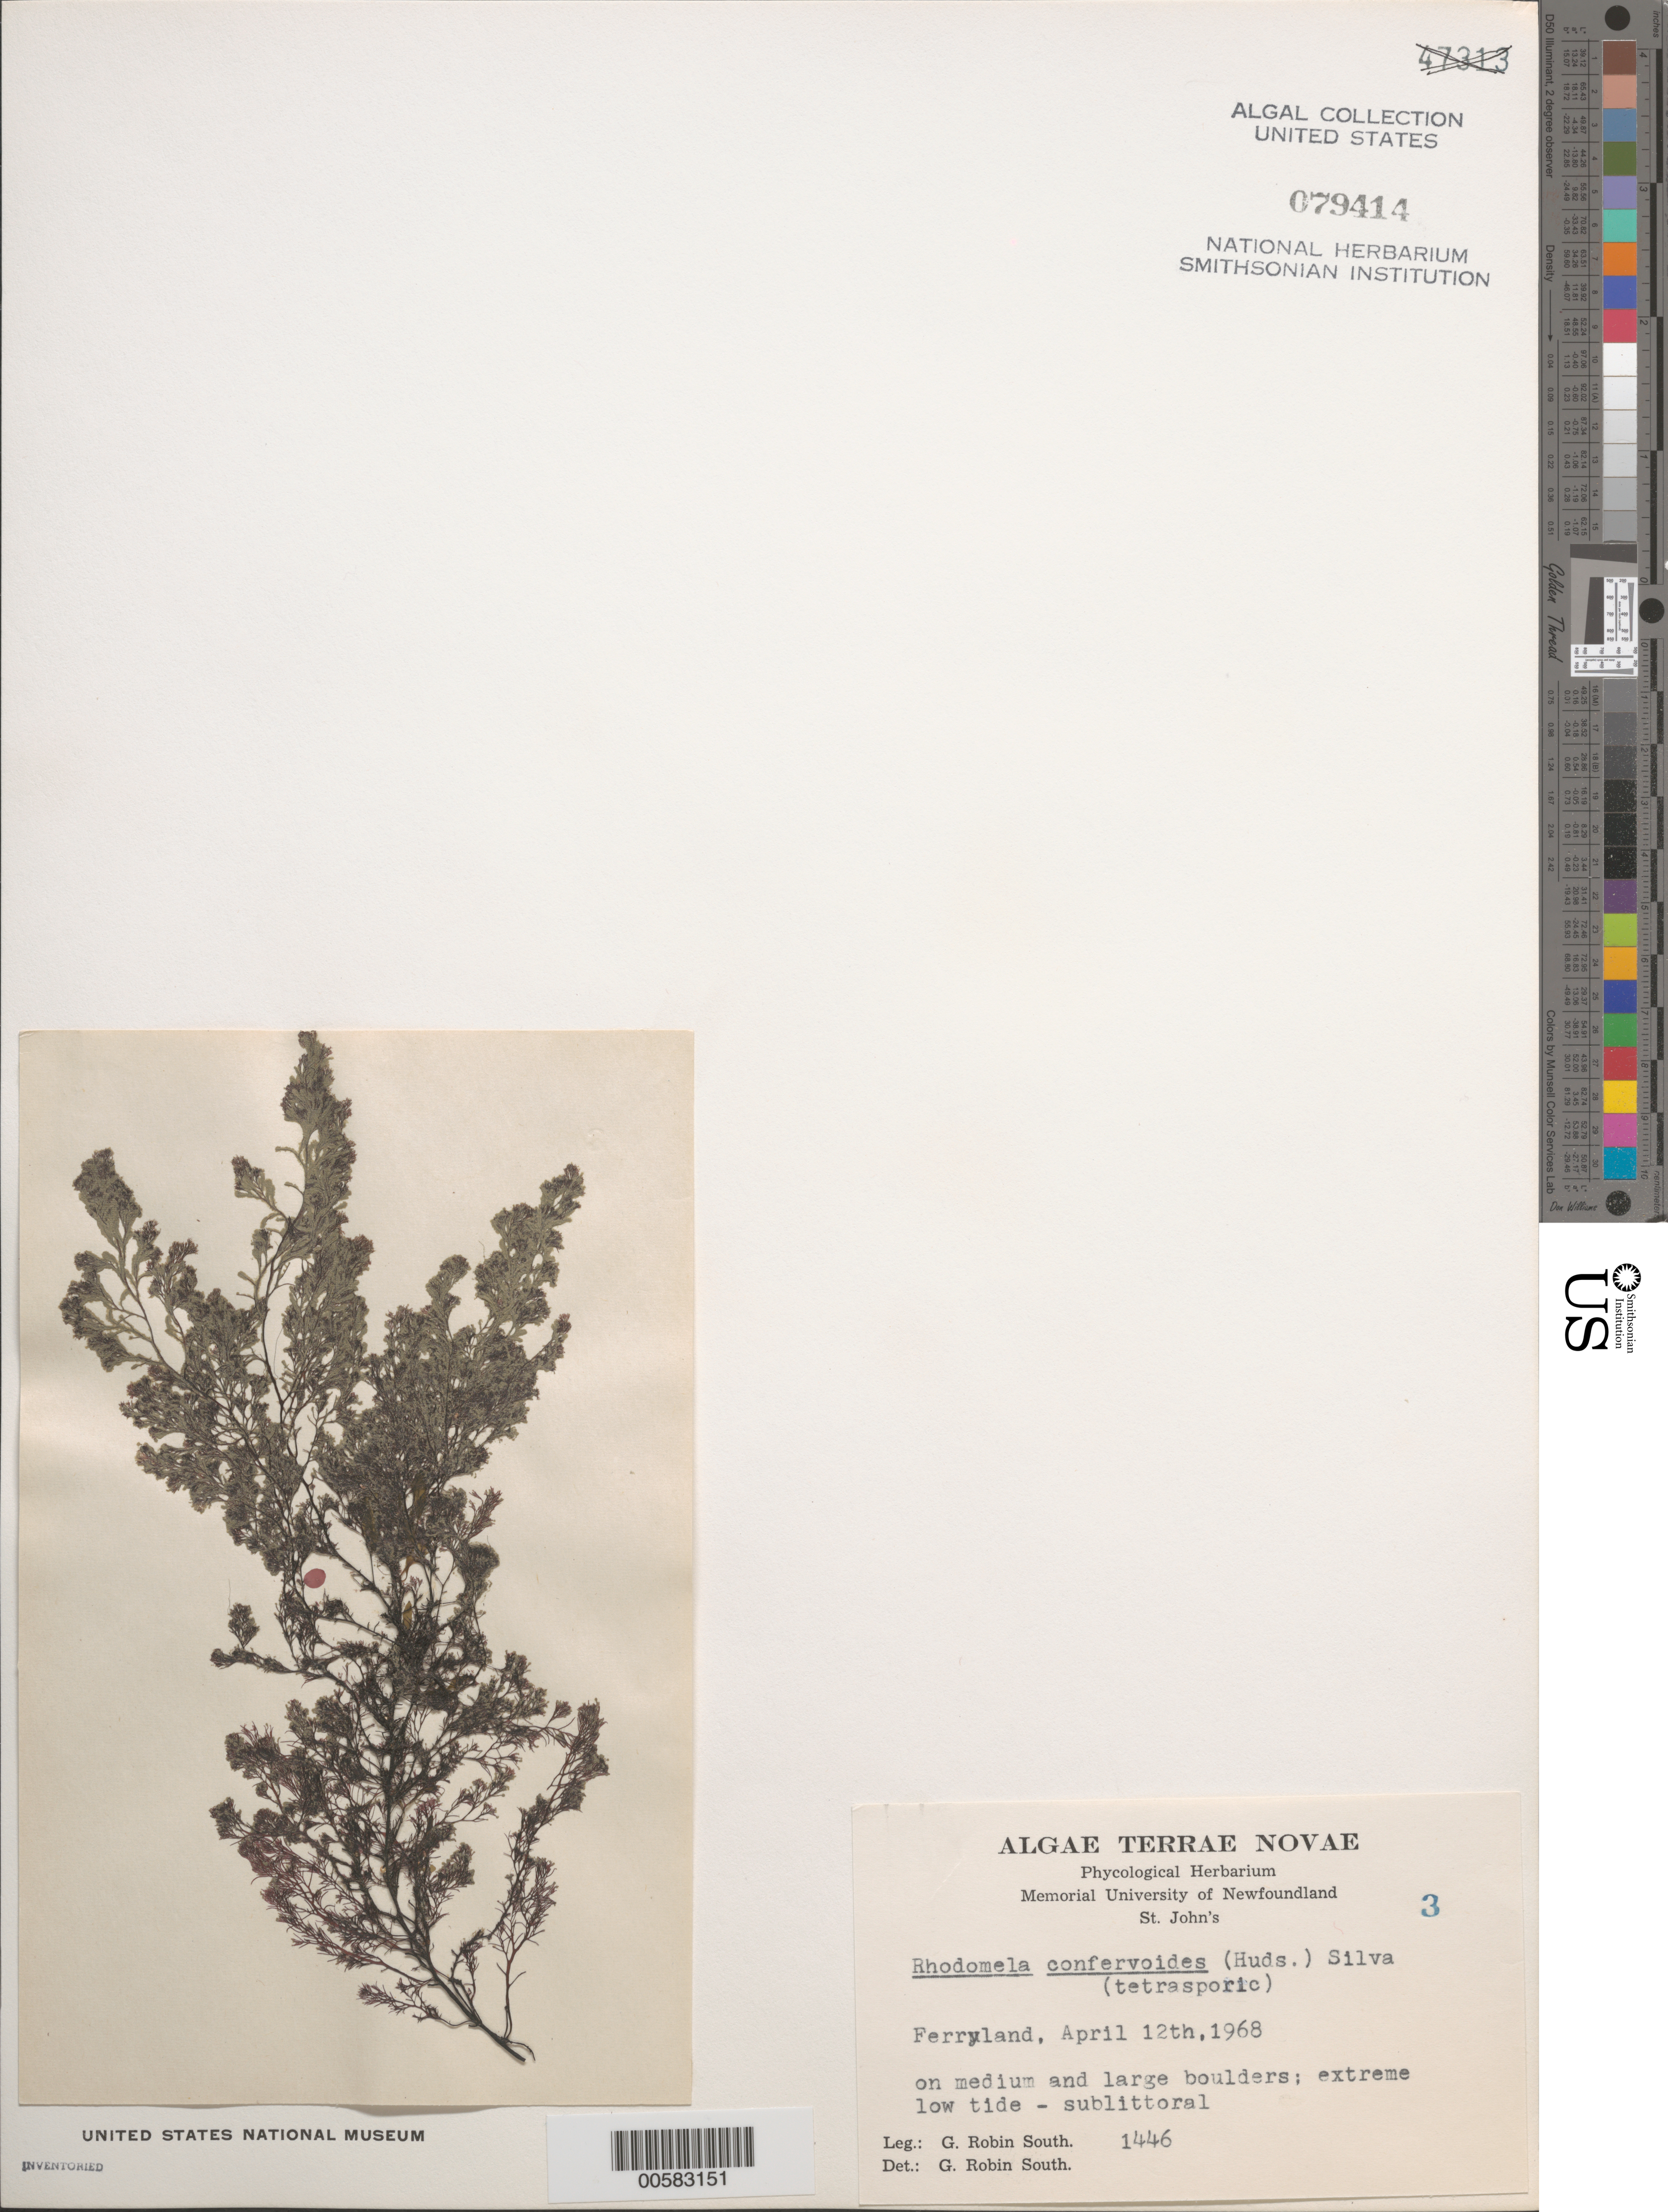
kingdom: Plantae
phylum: Rhodophyta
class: Florideophyceae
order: Ceramiales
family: Rhodomelaceae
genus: Rhodomela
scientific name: Rhodomela confervoides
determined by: South, G. R.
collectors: G. R. South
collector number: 1446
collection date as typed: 12 Apr 1968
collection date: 1968-04-12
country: Canada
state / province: Newfoundland and Labrador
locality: Ferryland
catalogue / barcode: US 79414